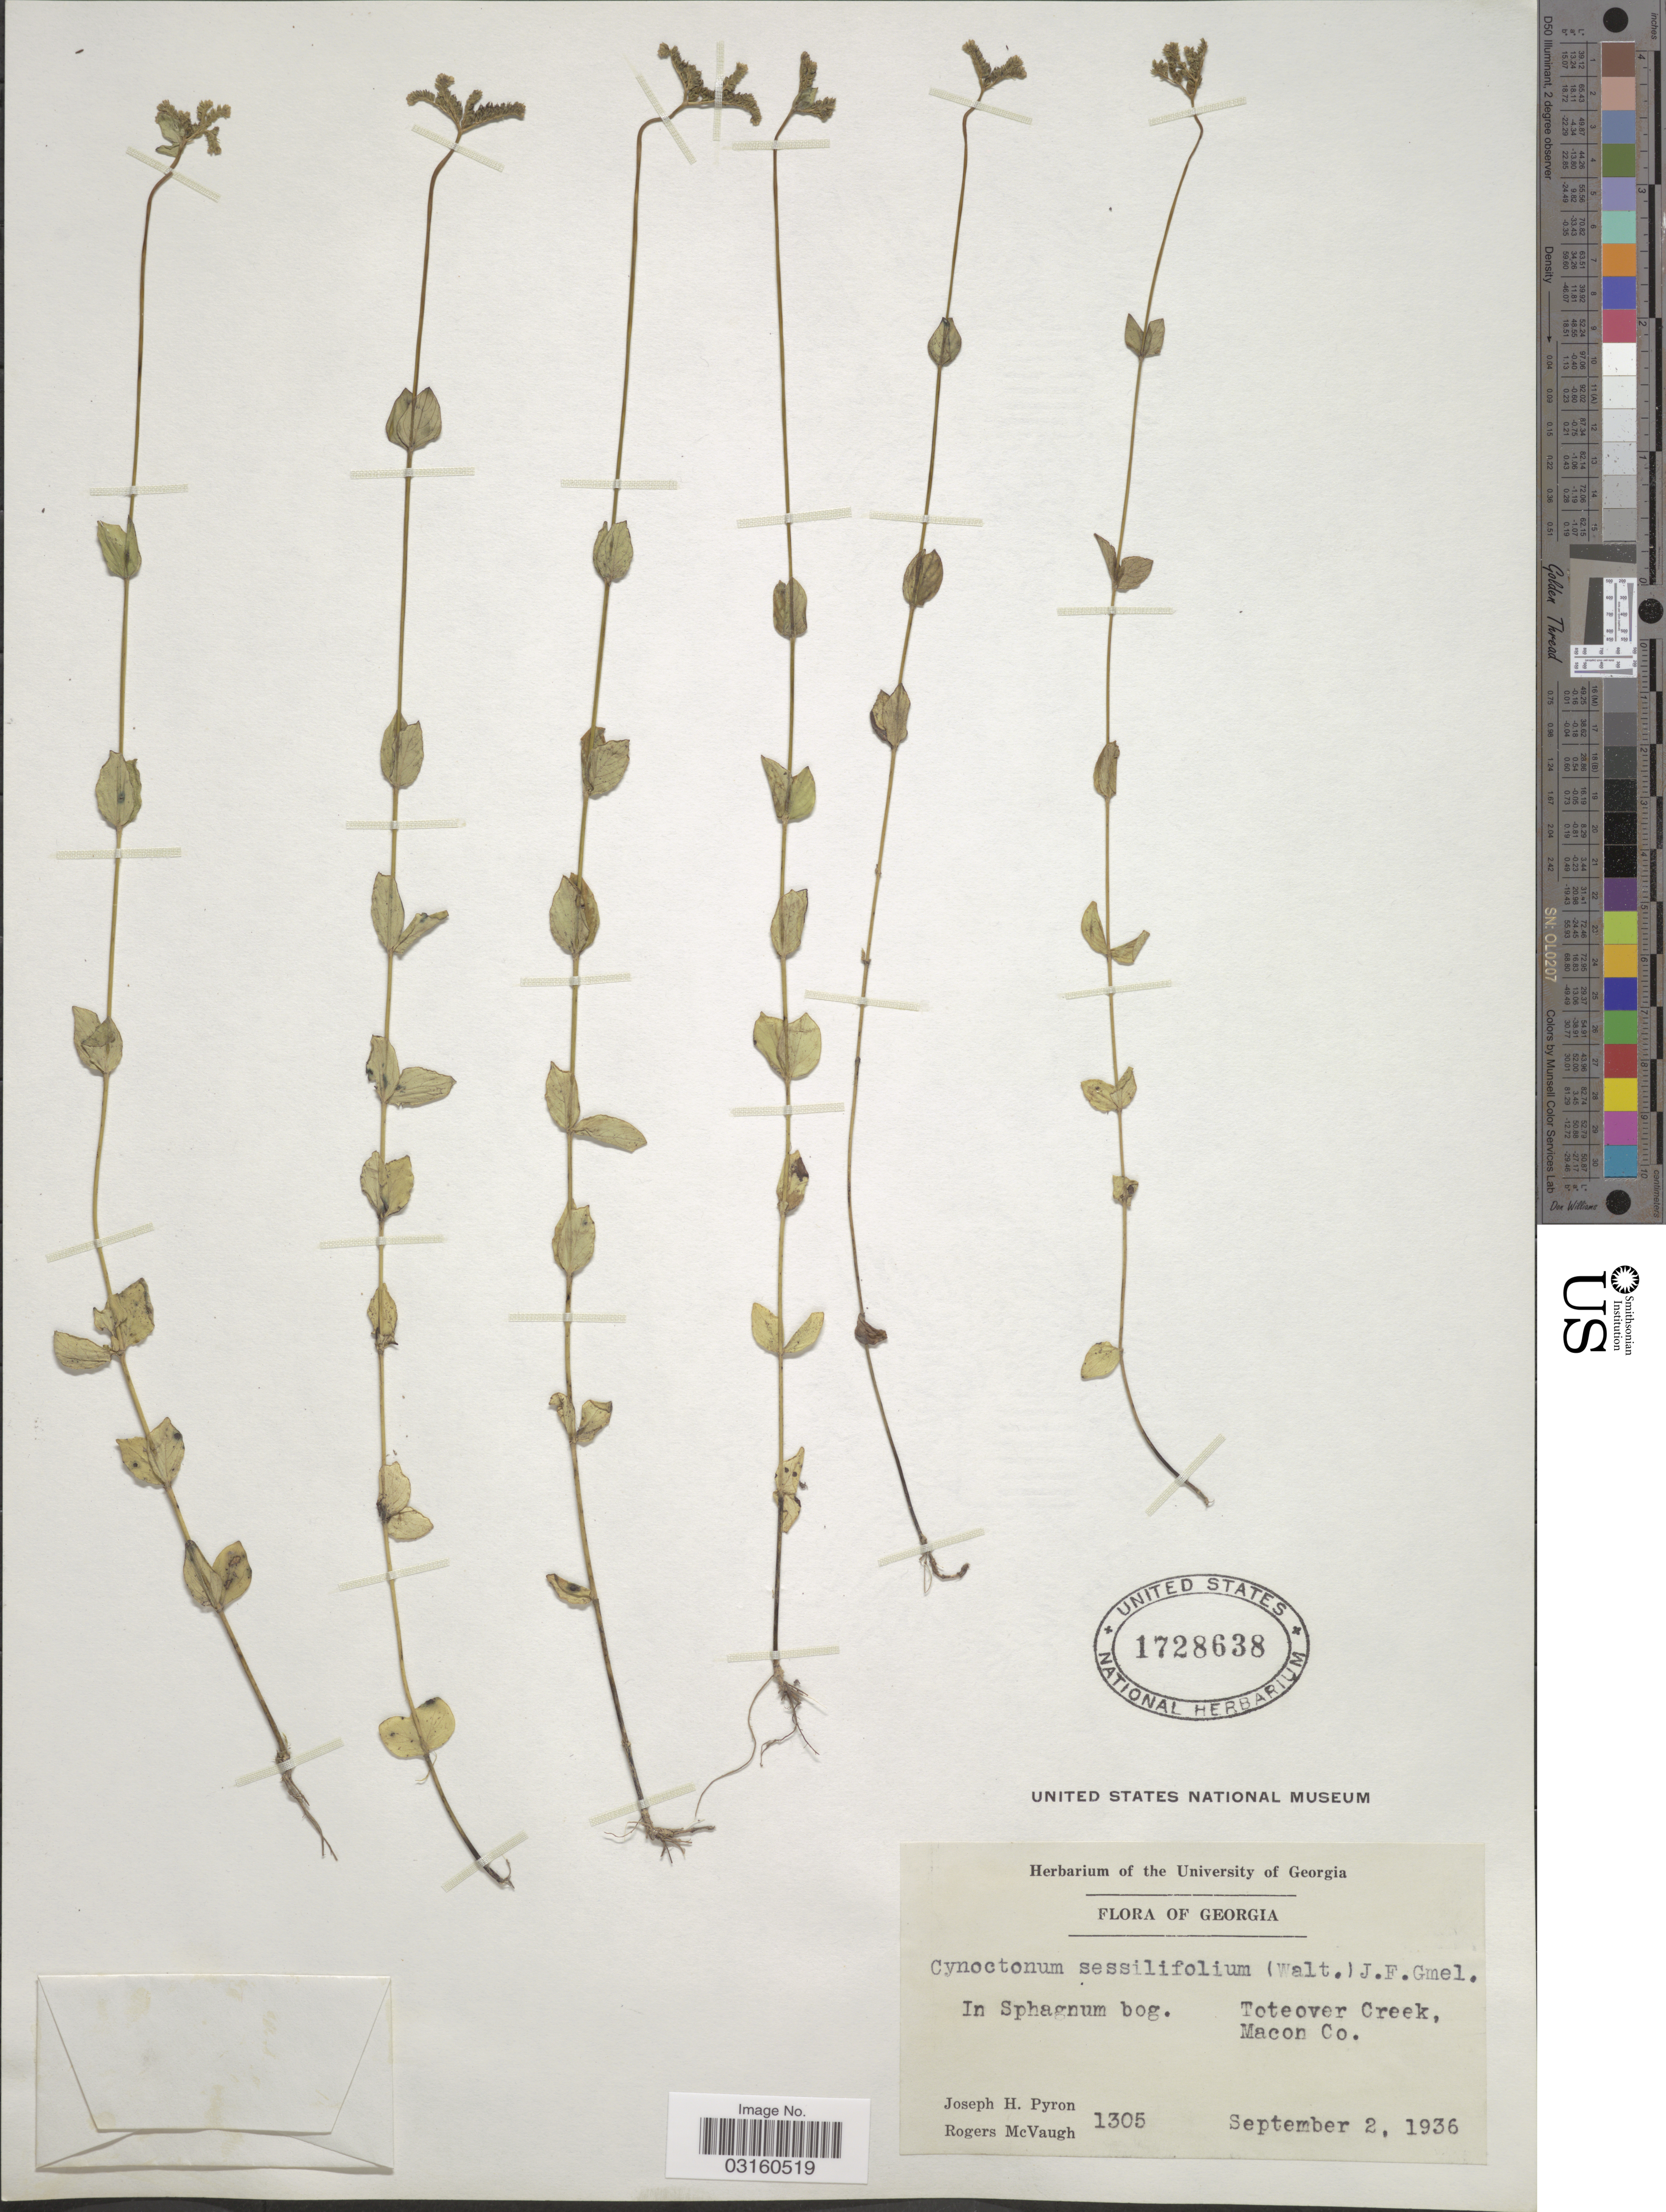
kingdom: Plantae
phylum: Tracheophyta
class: Magnoliopsida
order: Gentianales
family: Loganiaceae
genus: Mitreola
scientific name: Mitreola sessilifolia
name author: (J.F. Gmel.) G. Don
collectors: J. H. Pyron & R. McVaugh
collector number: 1305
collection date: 1936-09-02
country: United States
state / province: Georgia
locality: In Sphagnum. Toteover Creek, Macon Co.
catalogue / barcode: US 1728638